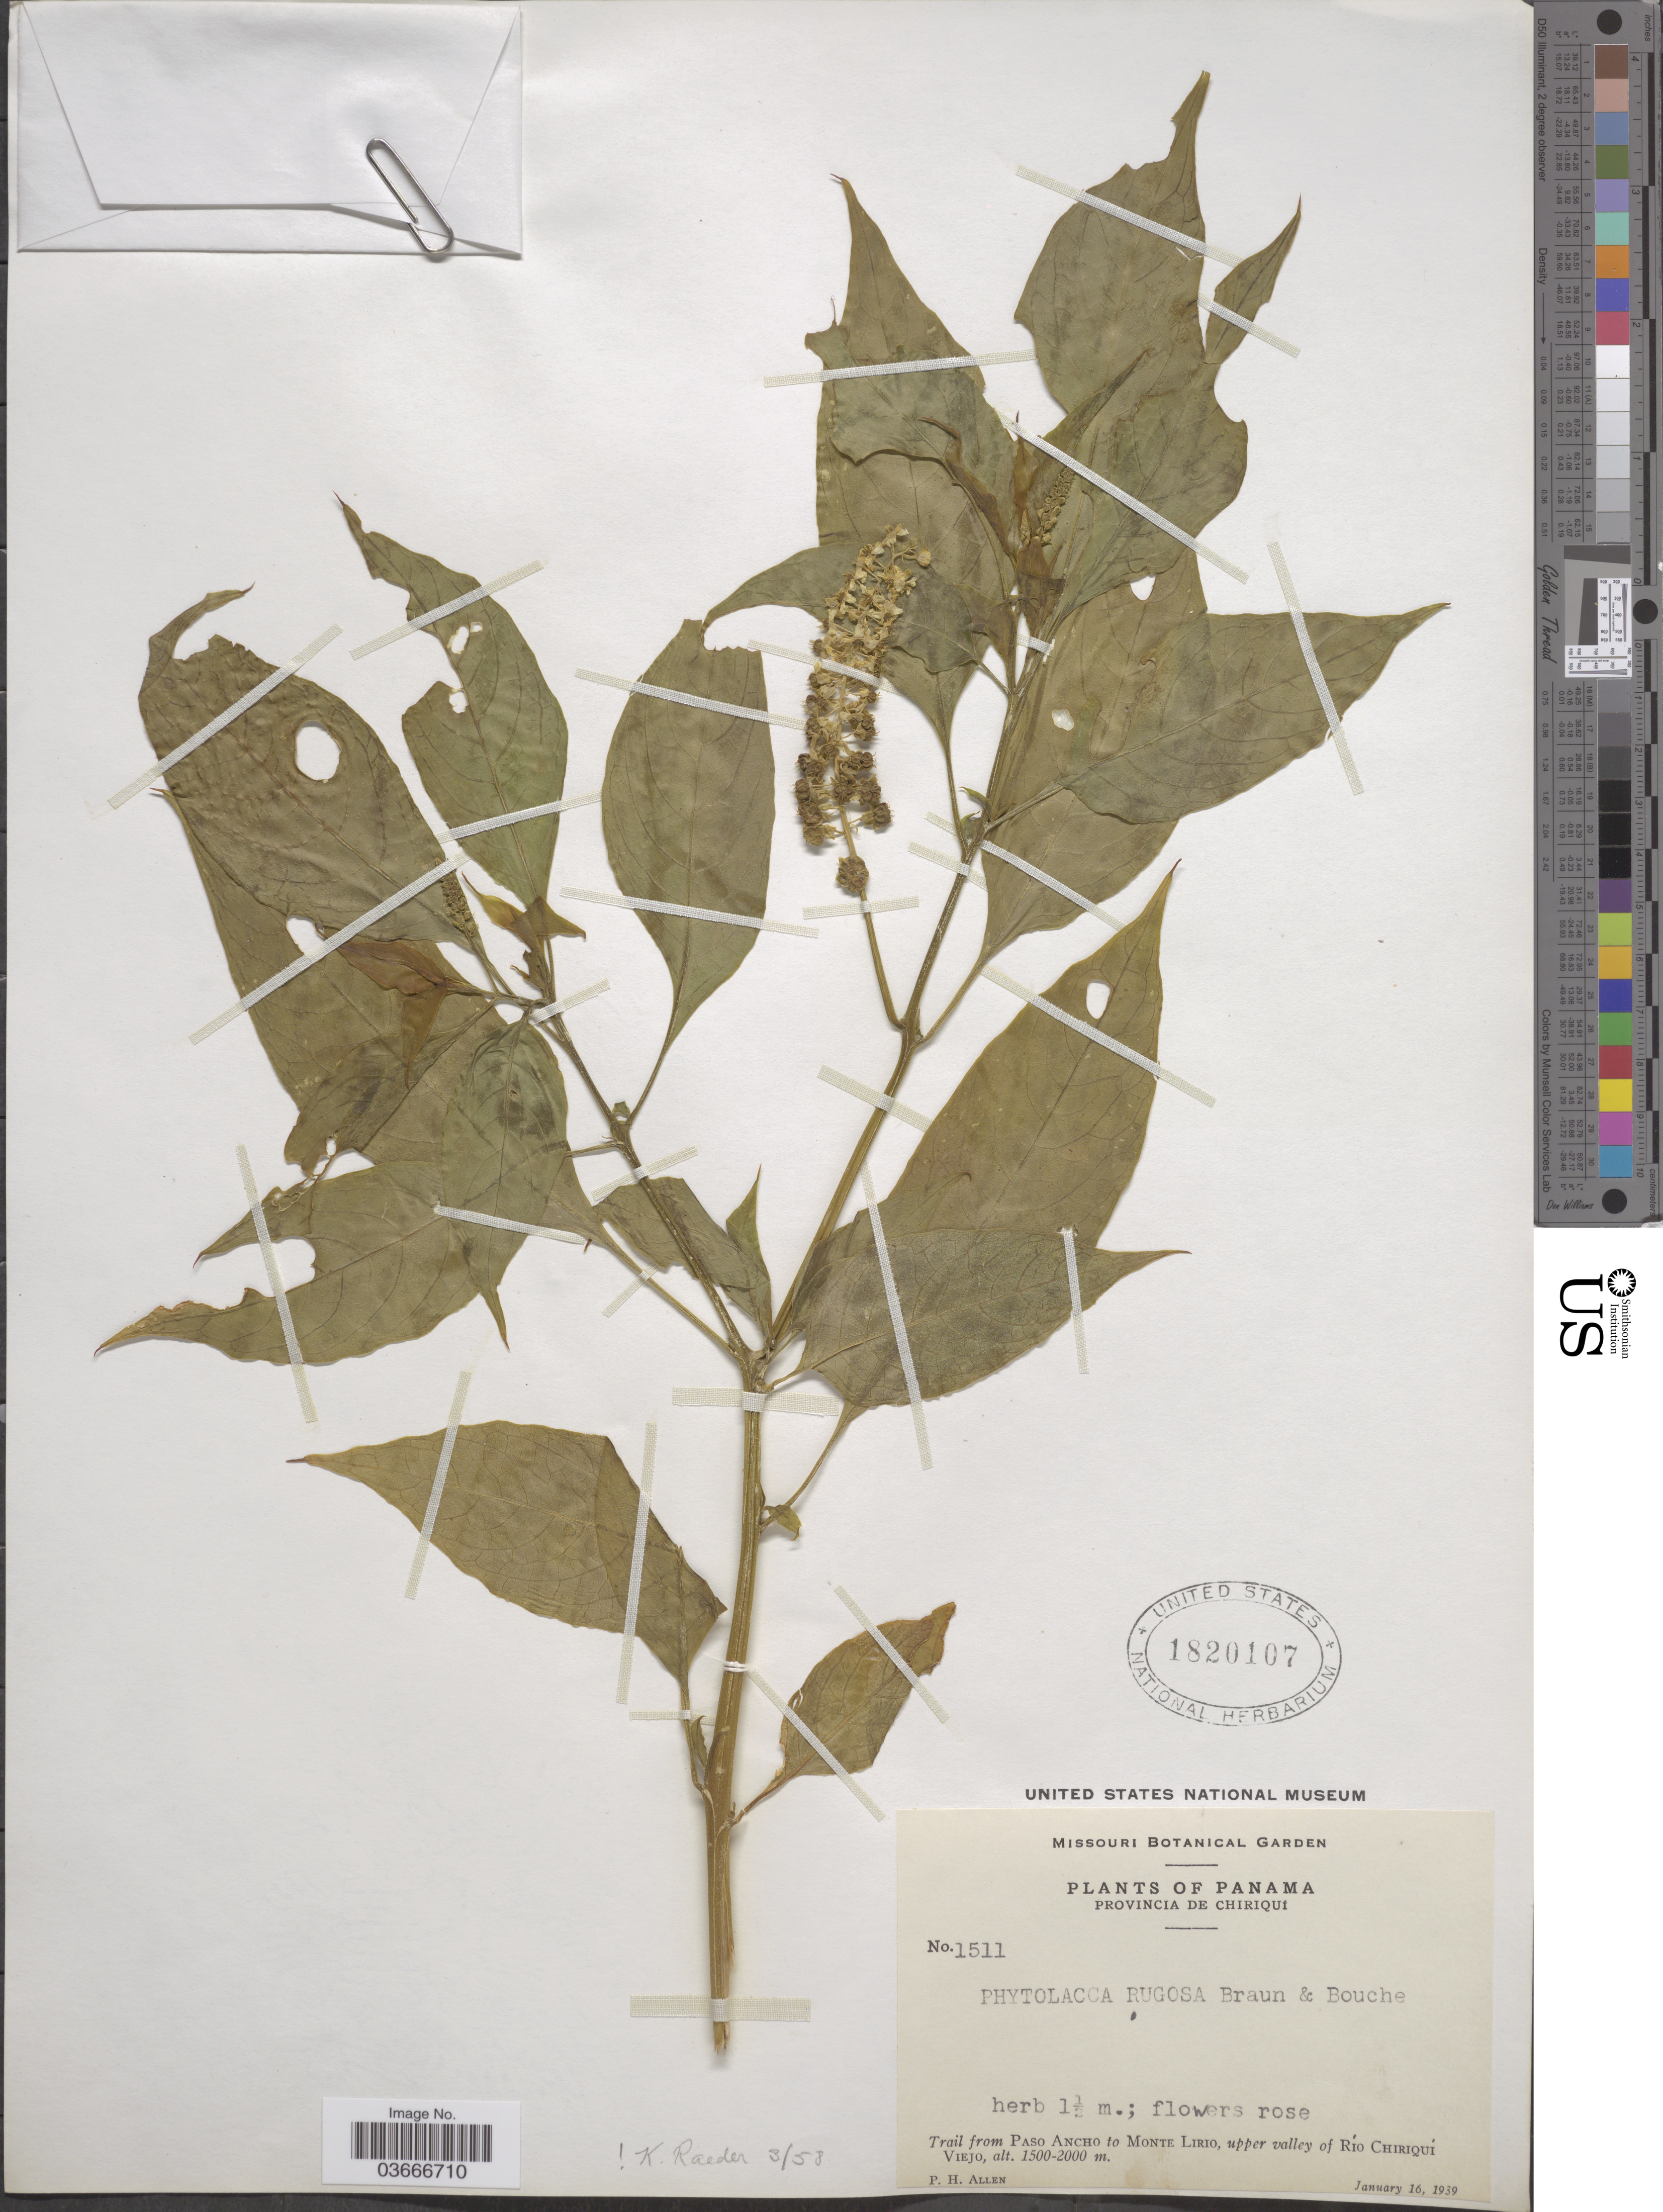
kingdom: Plantae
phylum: Tracheophyta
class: Magnoliopsida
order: Caryophyllales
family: Phytolaccaceae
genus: Phytolacca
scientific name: Phytolacca rugosa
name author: A. Braun & C.D. Bouché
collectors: P. H. Allen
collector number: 1511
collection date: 1939-01-16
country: Panama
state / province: Chiriqui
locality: Trail from Paso Ancho to Monte Lirio, upper valley of Río Chiriquí Viejo.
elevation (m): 1500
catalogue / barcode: US 1820107